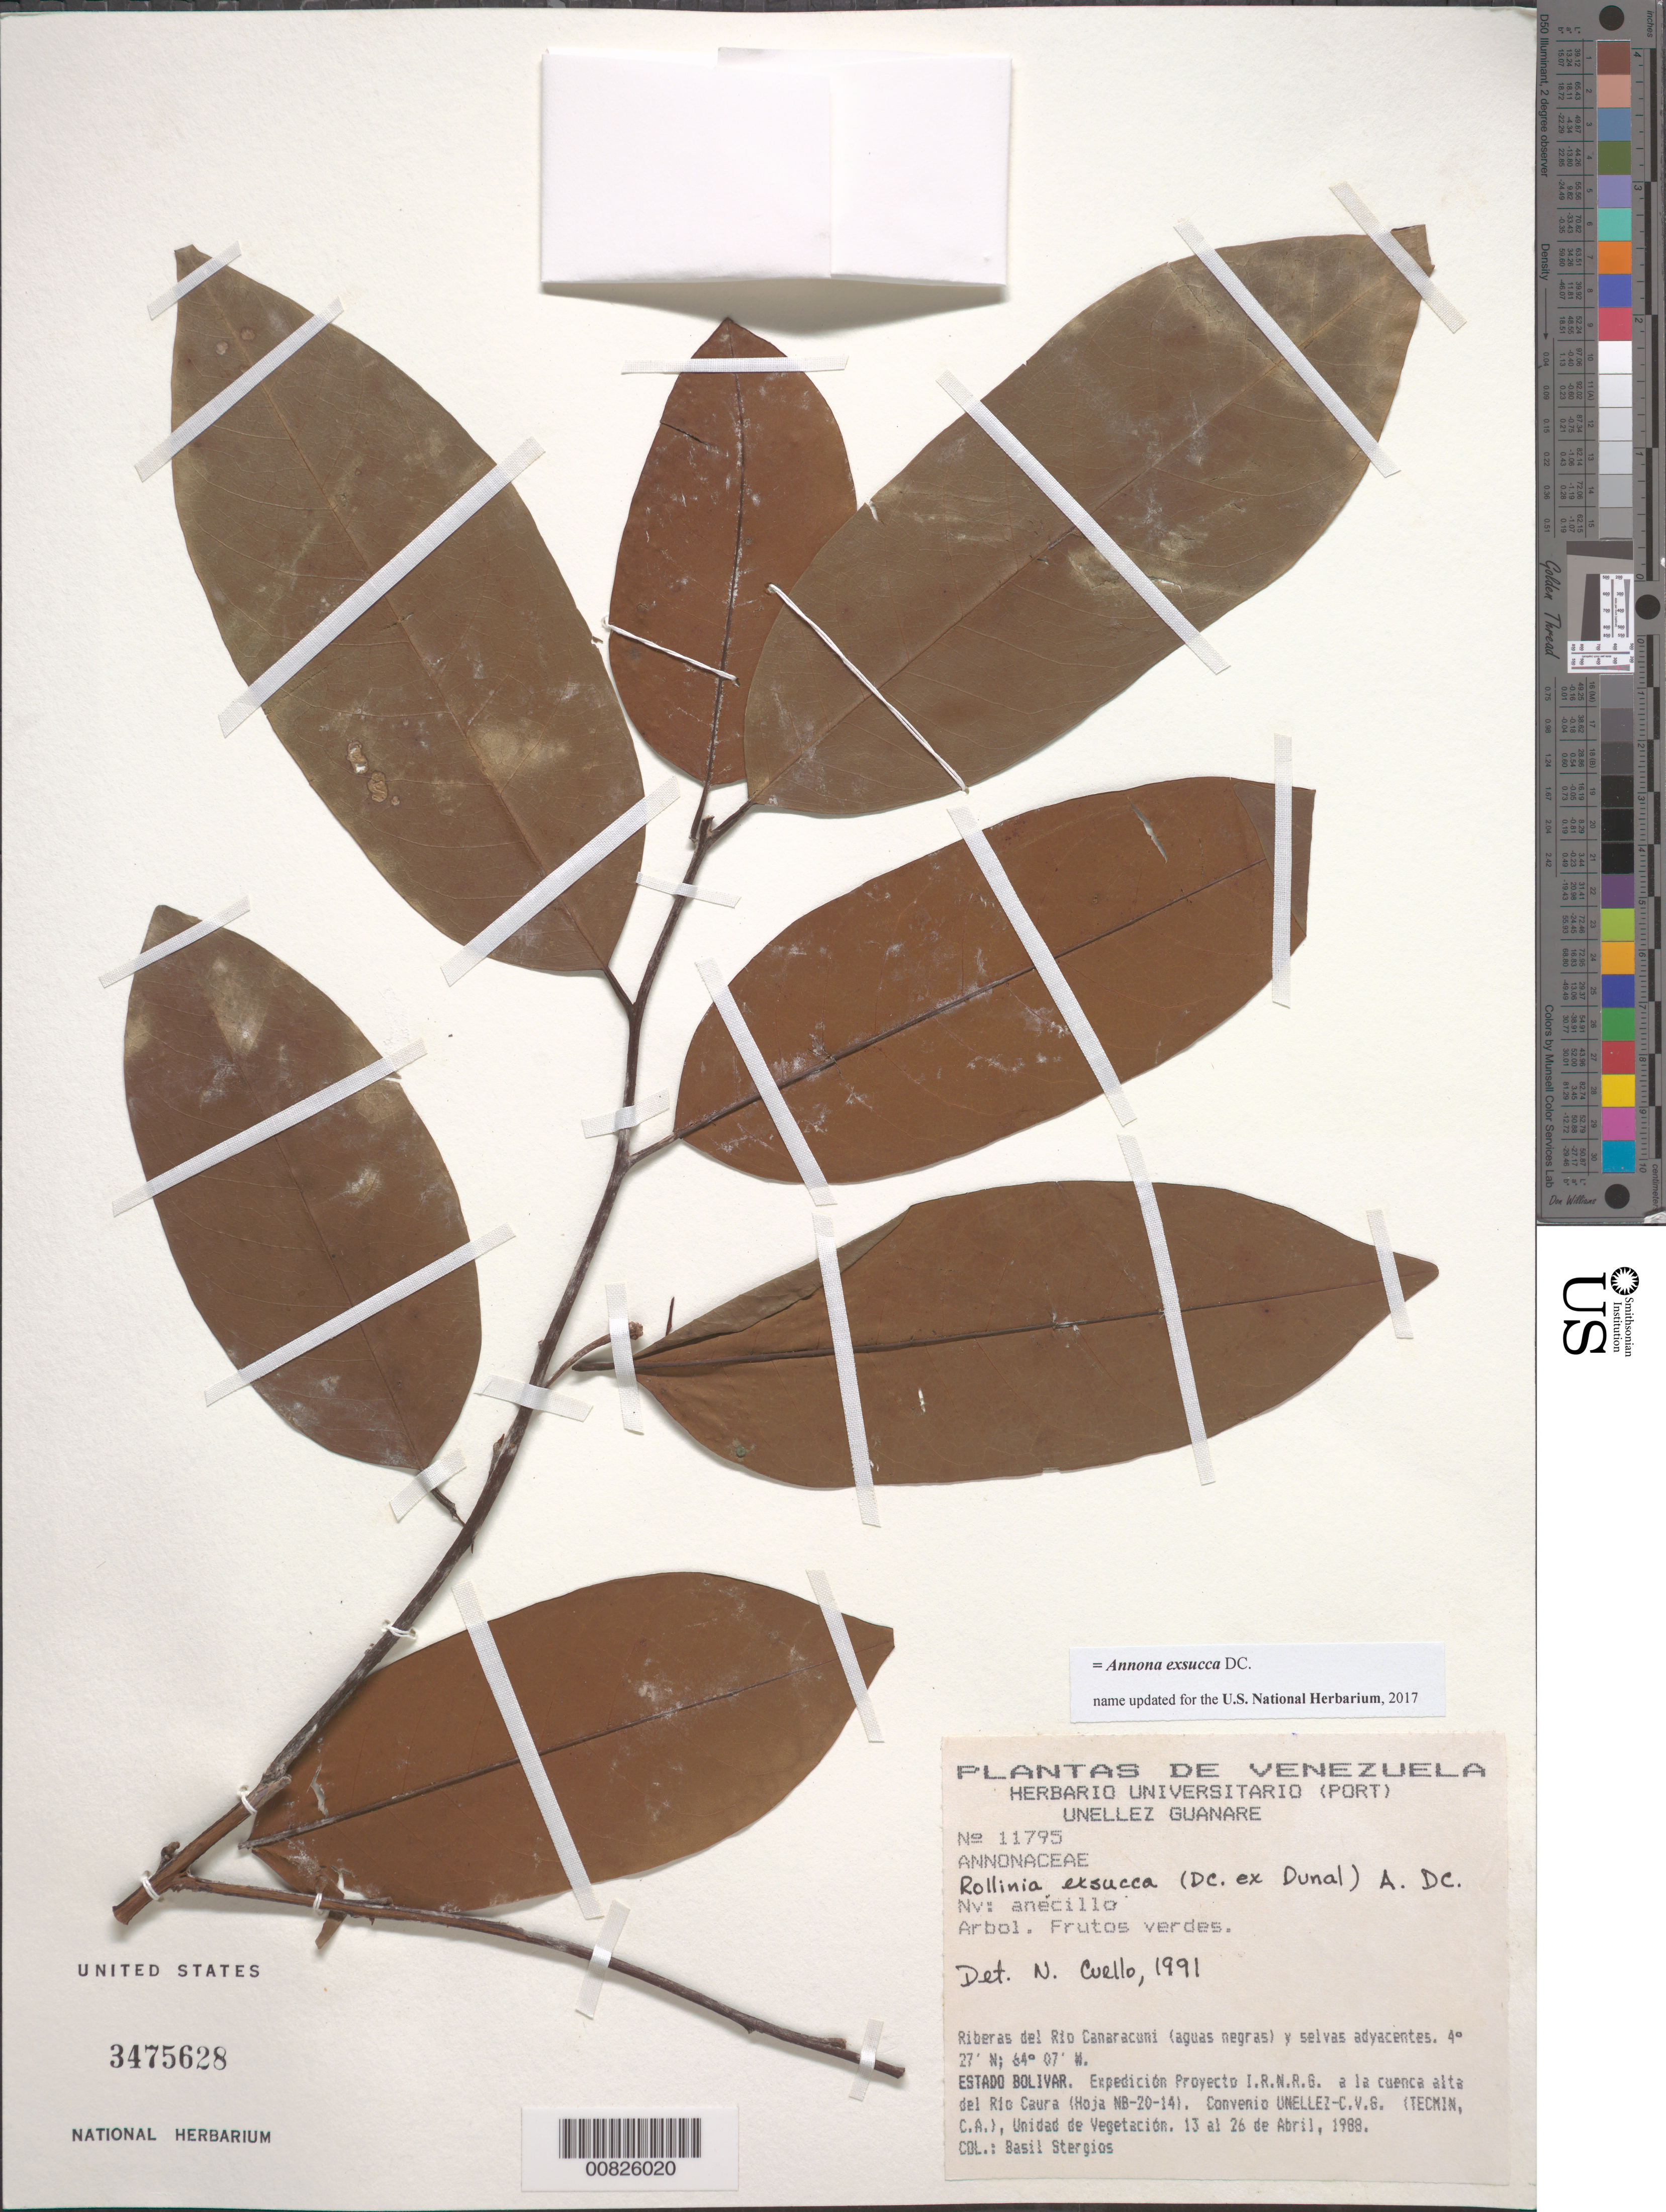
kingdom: Plantae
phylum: Tracheophyta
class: Magnoliopsida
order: Magnoliales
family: Annonaceae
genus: Annona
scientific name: Annona exsucca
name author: DC. ex Dunal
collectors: B. G. Stergios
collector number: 11795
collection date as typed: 13-Apr-88 to 26-Apr-88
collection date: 1988-04-13/1988-04-26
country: Venezuela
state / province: Bolívar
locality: Río Canaracuni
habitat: Riberas del río (aguas negras) y selvas adyacentes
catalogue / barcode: US 3475628